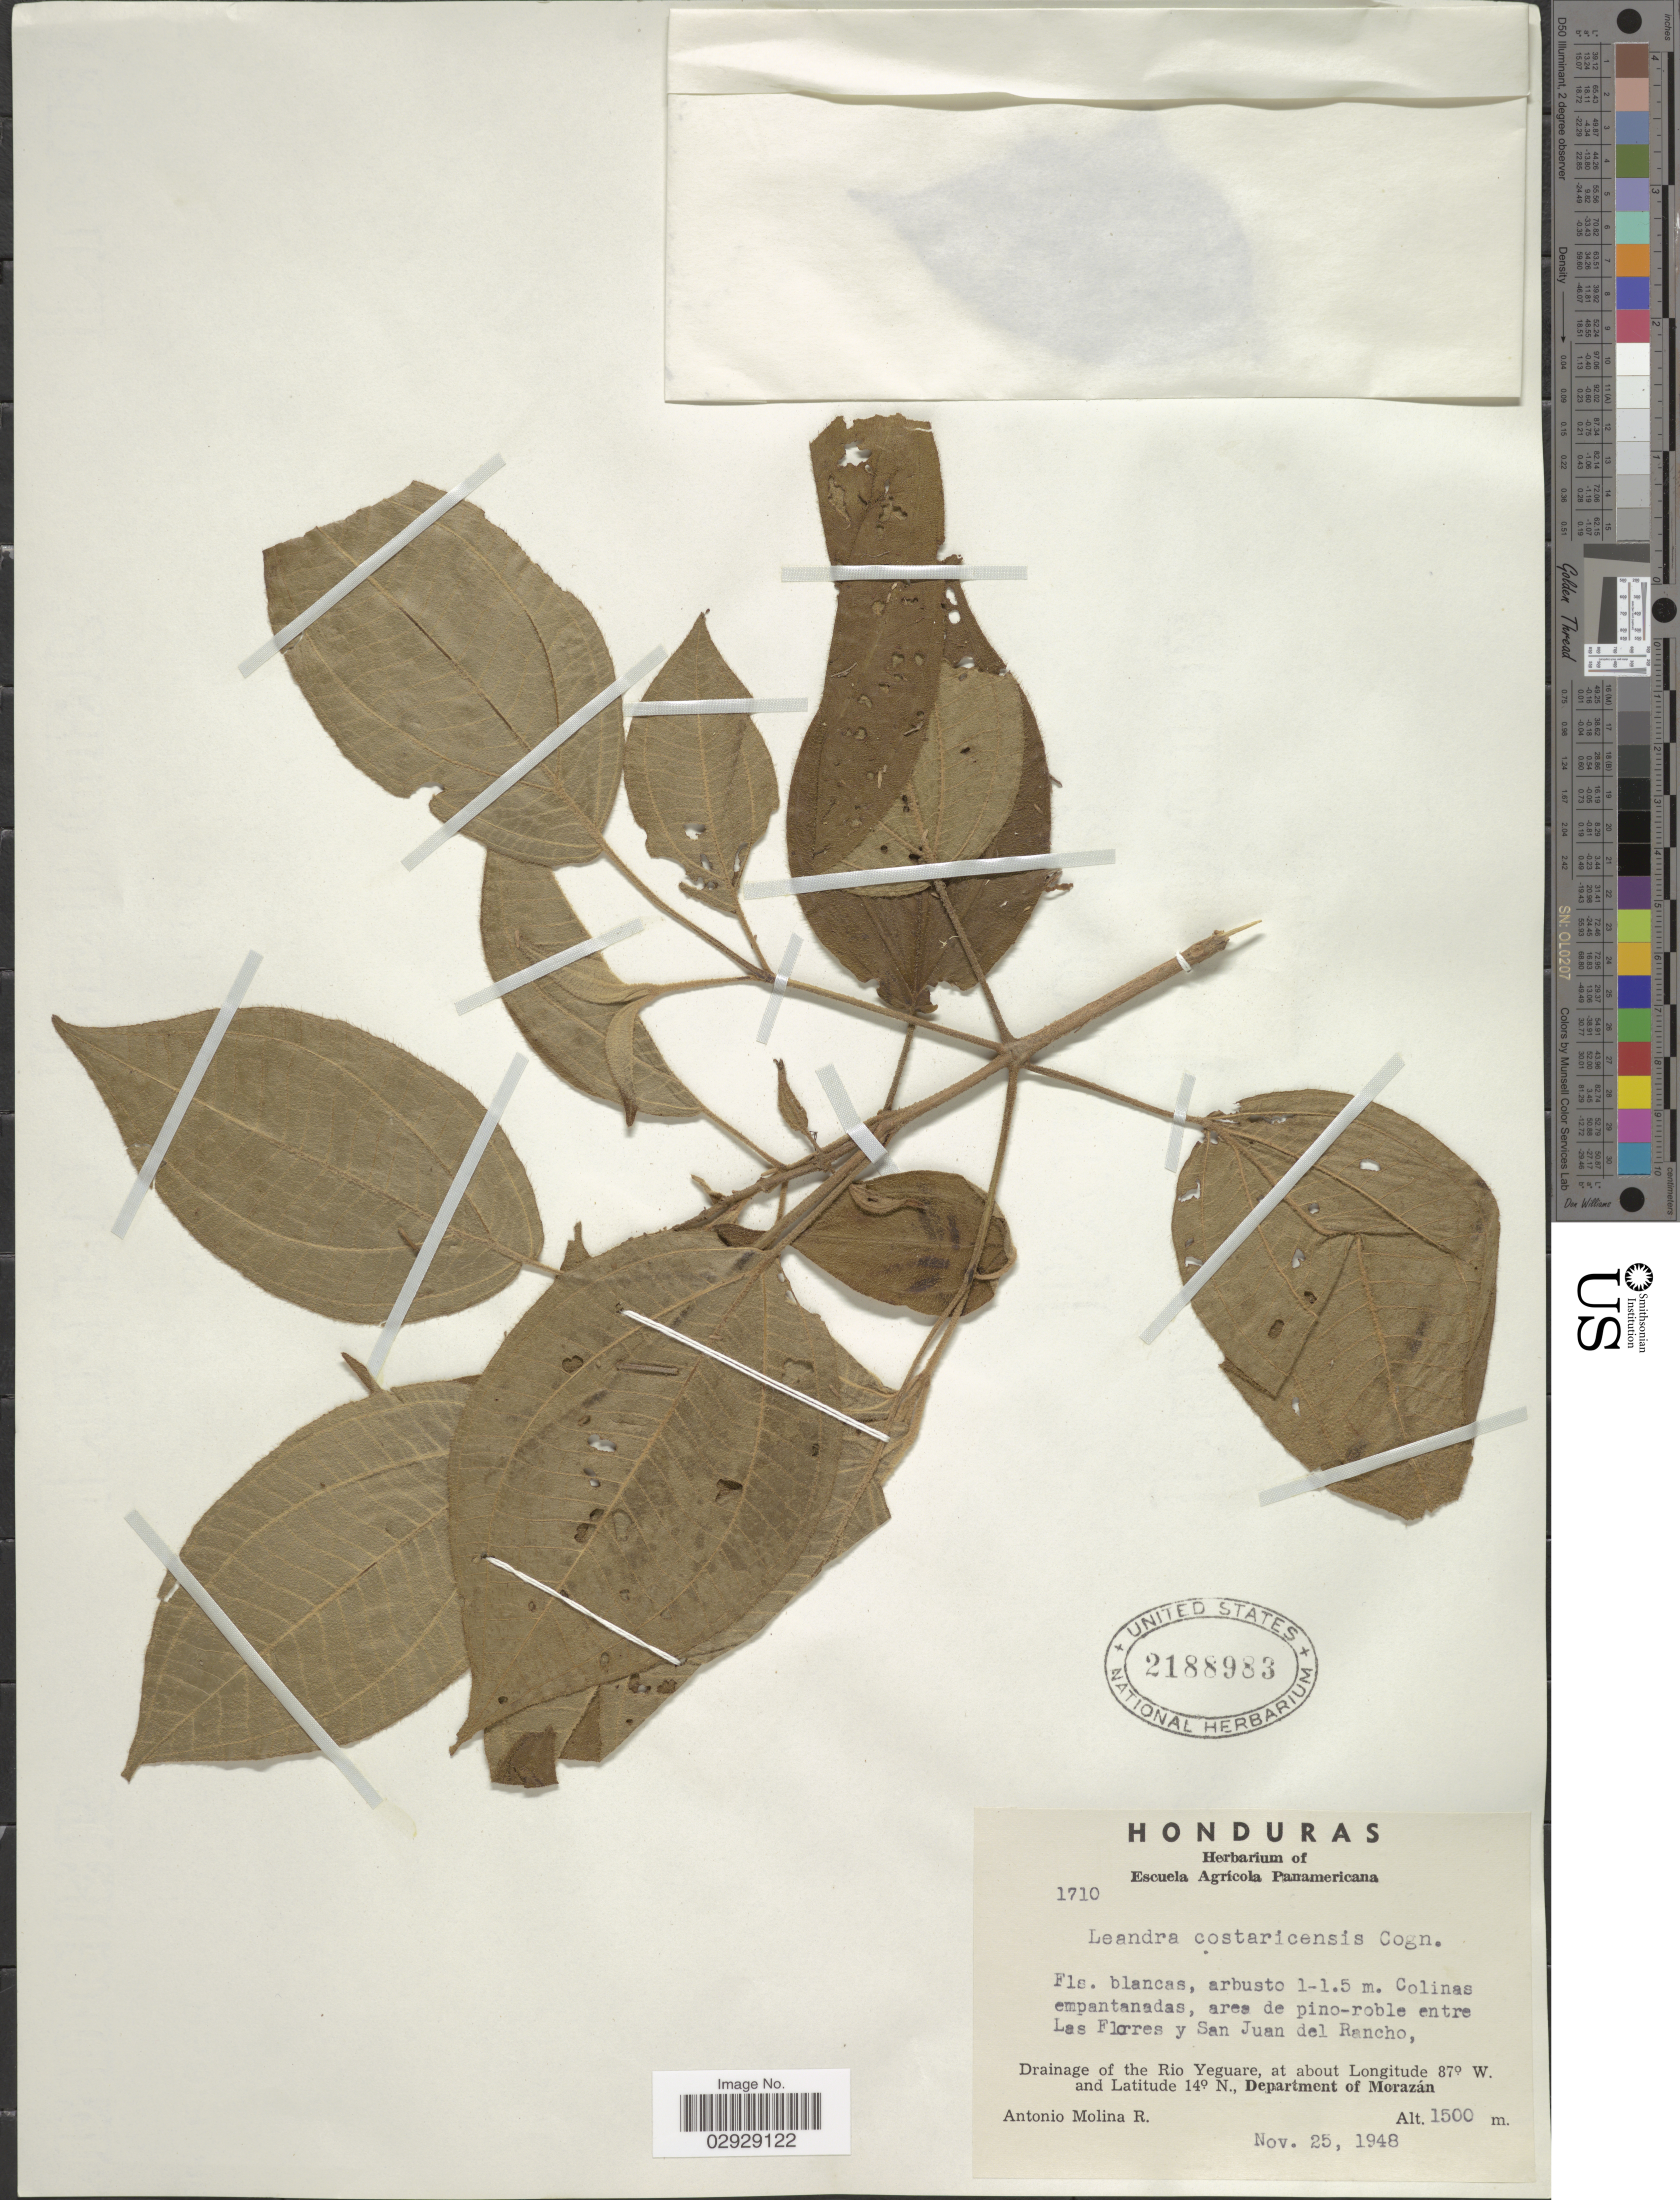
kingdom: Plantae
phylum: Tracheophyta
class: Magnoliopsida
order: Myrtales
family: Melastomataceae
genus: Leandra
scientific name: Leandra costaricensis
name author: Cogn.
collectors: A. Molina R.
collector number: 1710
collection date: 1948-11-25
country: Honduras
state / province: Fco. Morazán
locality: Entre Las Flores y San Juan del Rancho. Drainage of the Rio Yeguare, Department of Morazán.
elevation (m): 1500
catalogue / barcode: US 2188983